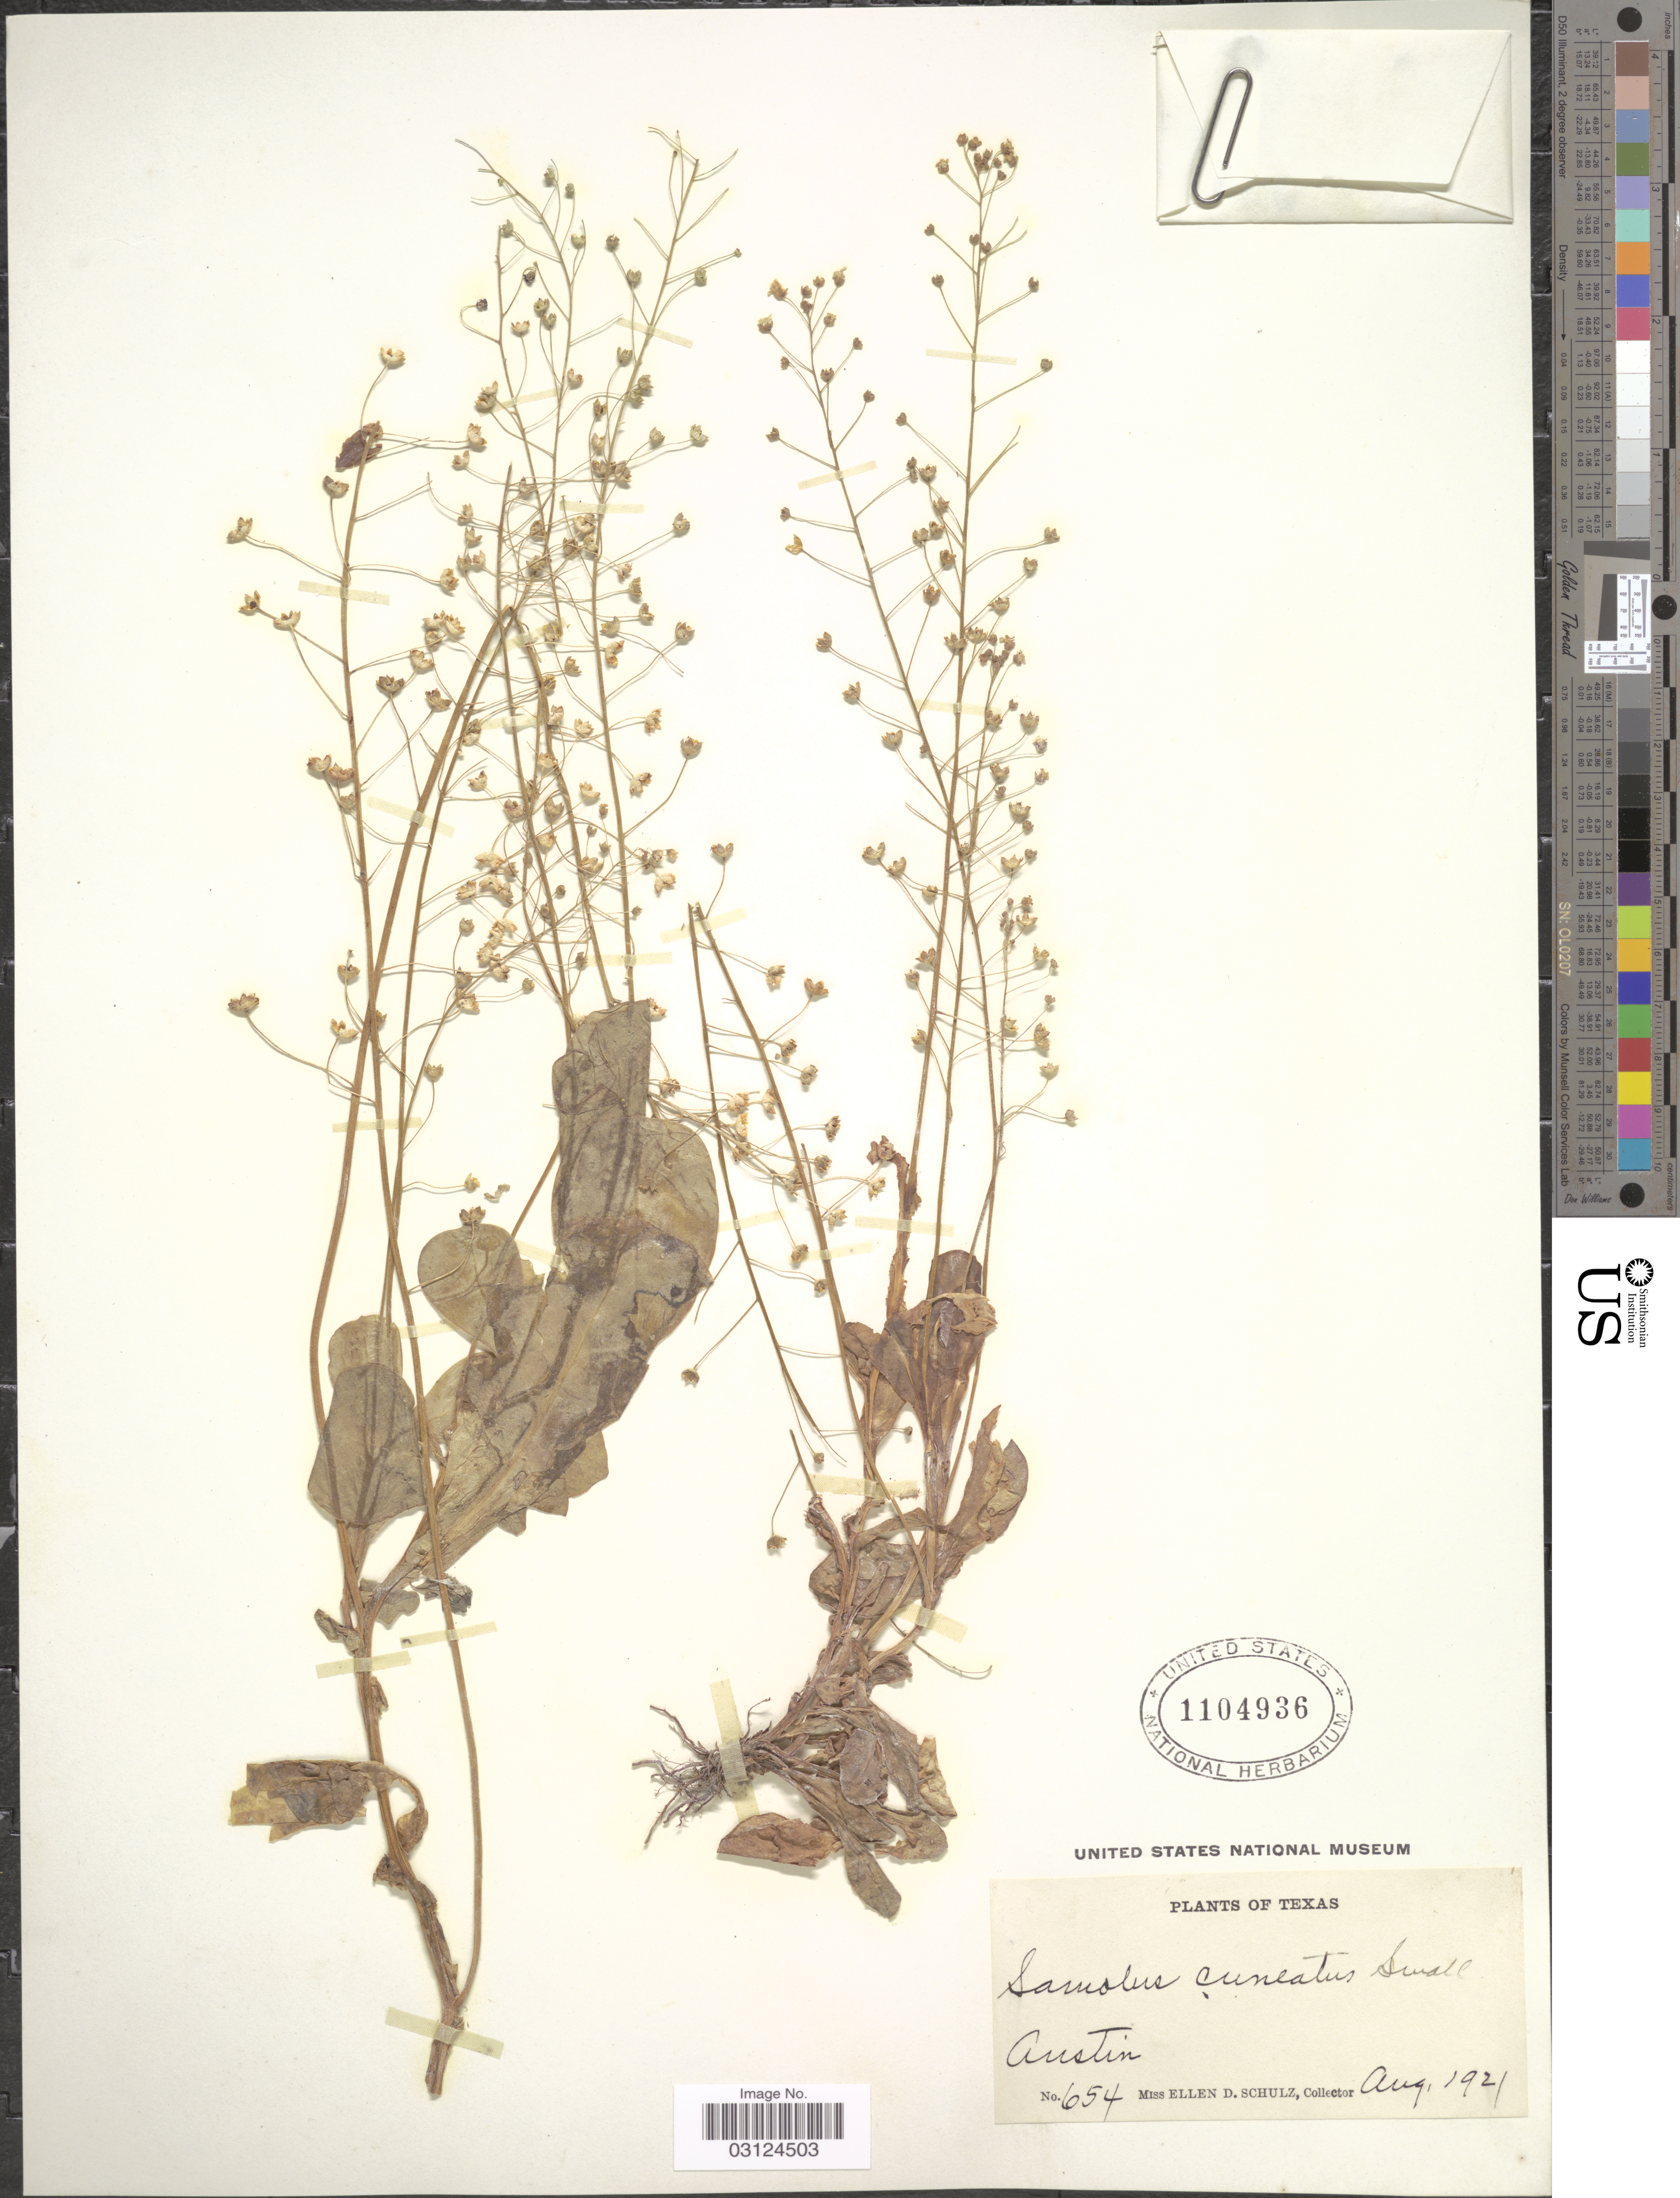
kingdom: Plantae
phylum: Tracheophyta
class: Magnoliopsida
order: Ericales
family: Primulaceae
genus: Samolus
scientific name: Samolus ebracteatus subsp. cuneatus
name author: (Small) R. Knuth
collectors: E. D. Schulz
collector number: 654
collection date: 1921-08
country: United States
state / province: Texas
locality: Austin.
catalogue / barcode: US 1104936